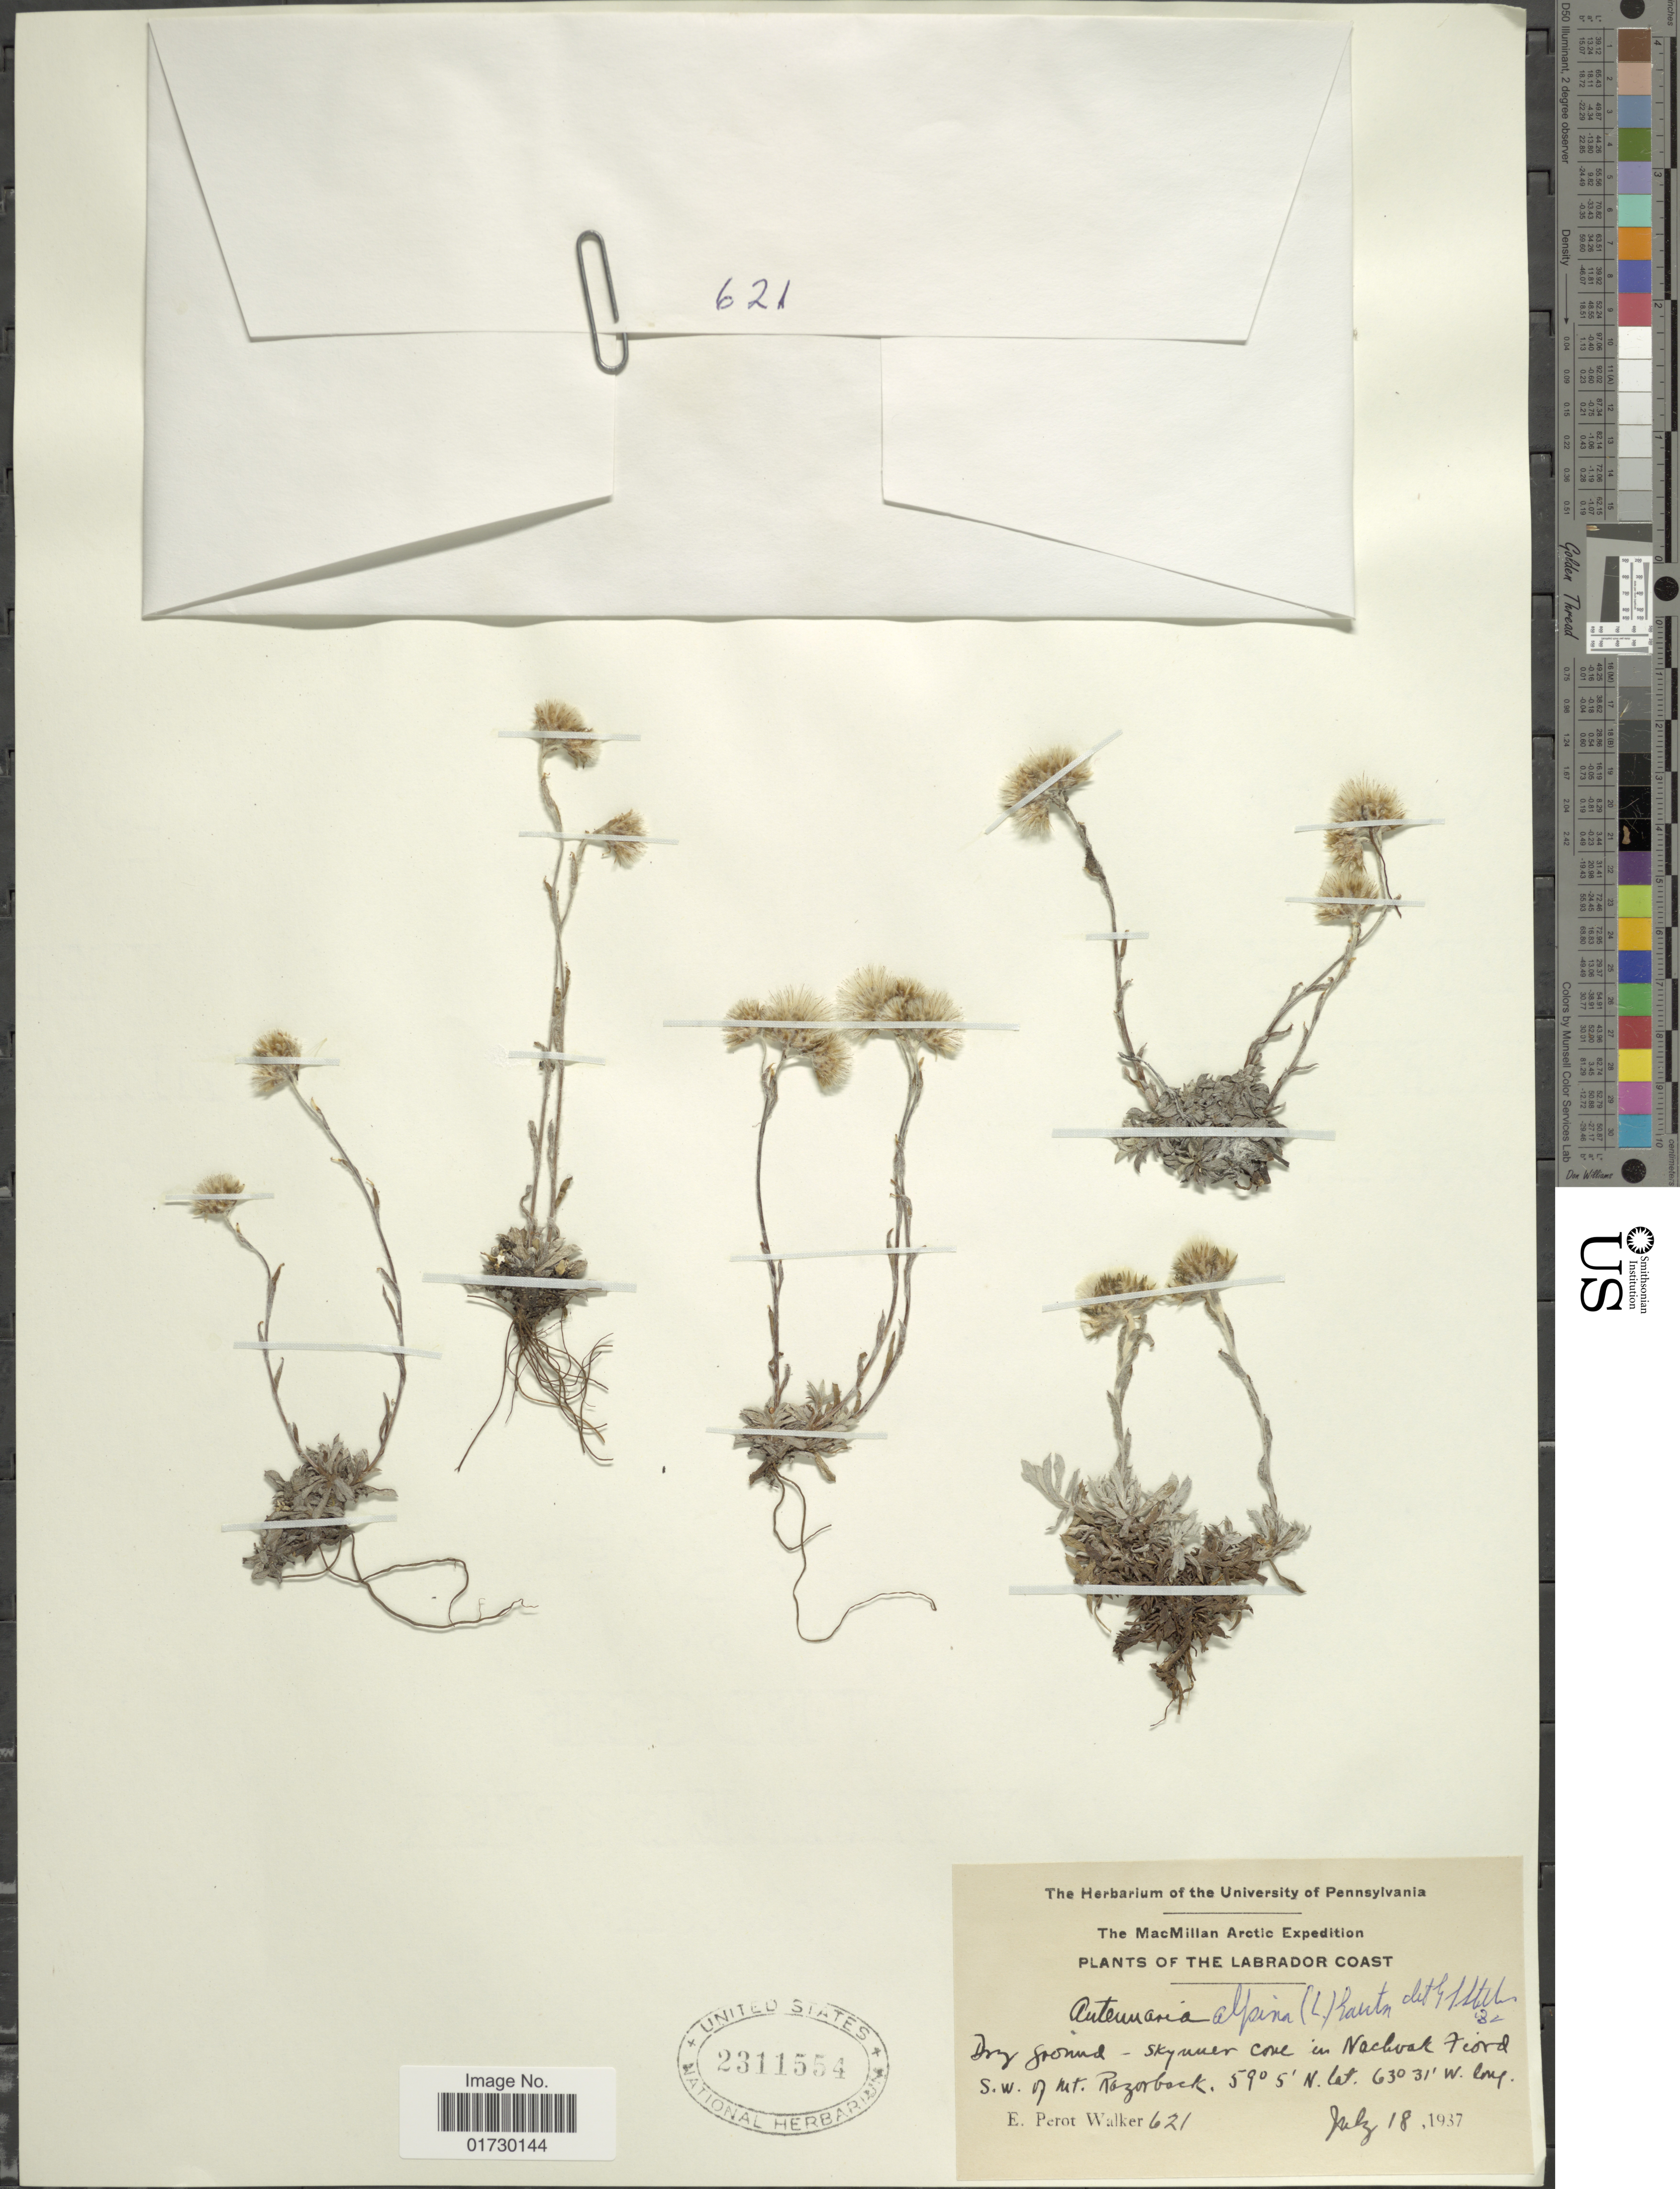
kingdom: Plantae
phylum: Tracheophyta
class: Magnoliopsida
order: Asterales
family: Asteraceae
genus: Antennaria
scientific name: Antennaria alpina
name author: (L.) Gaertn.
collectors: E. P. Walker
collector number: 621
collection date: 1937-07-18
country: Canada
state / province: Newfoundland and Labrador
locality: Arctic, The Labrador Coast, Dry ground, Skynner cone in Nachvak Ford, S. W. of Mt. Razorback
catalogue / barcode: US 2311554